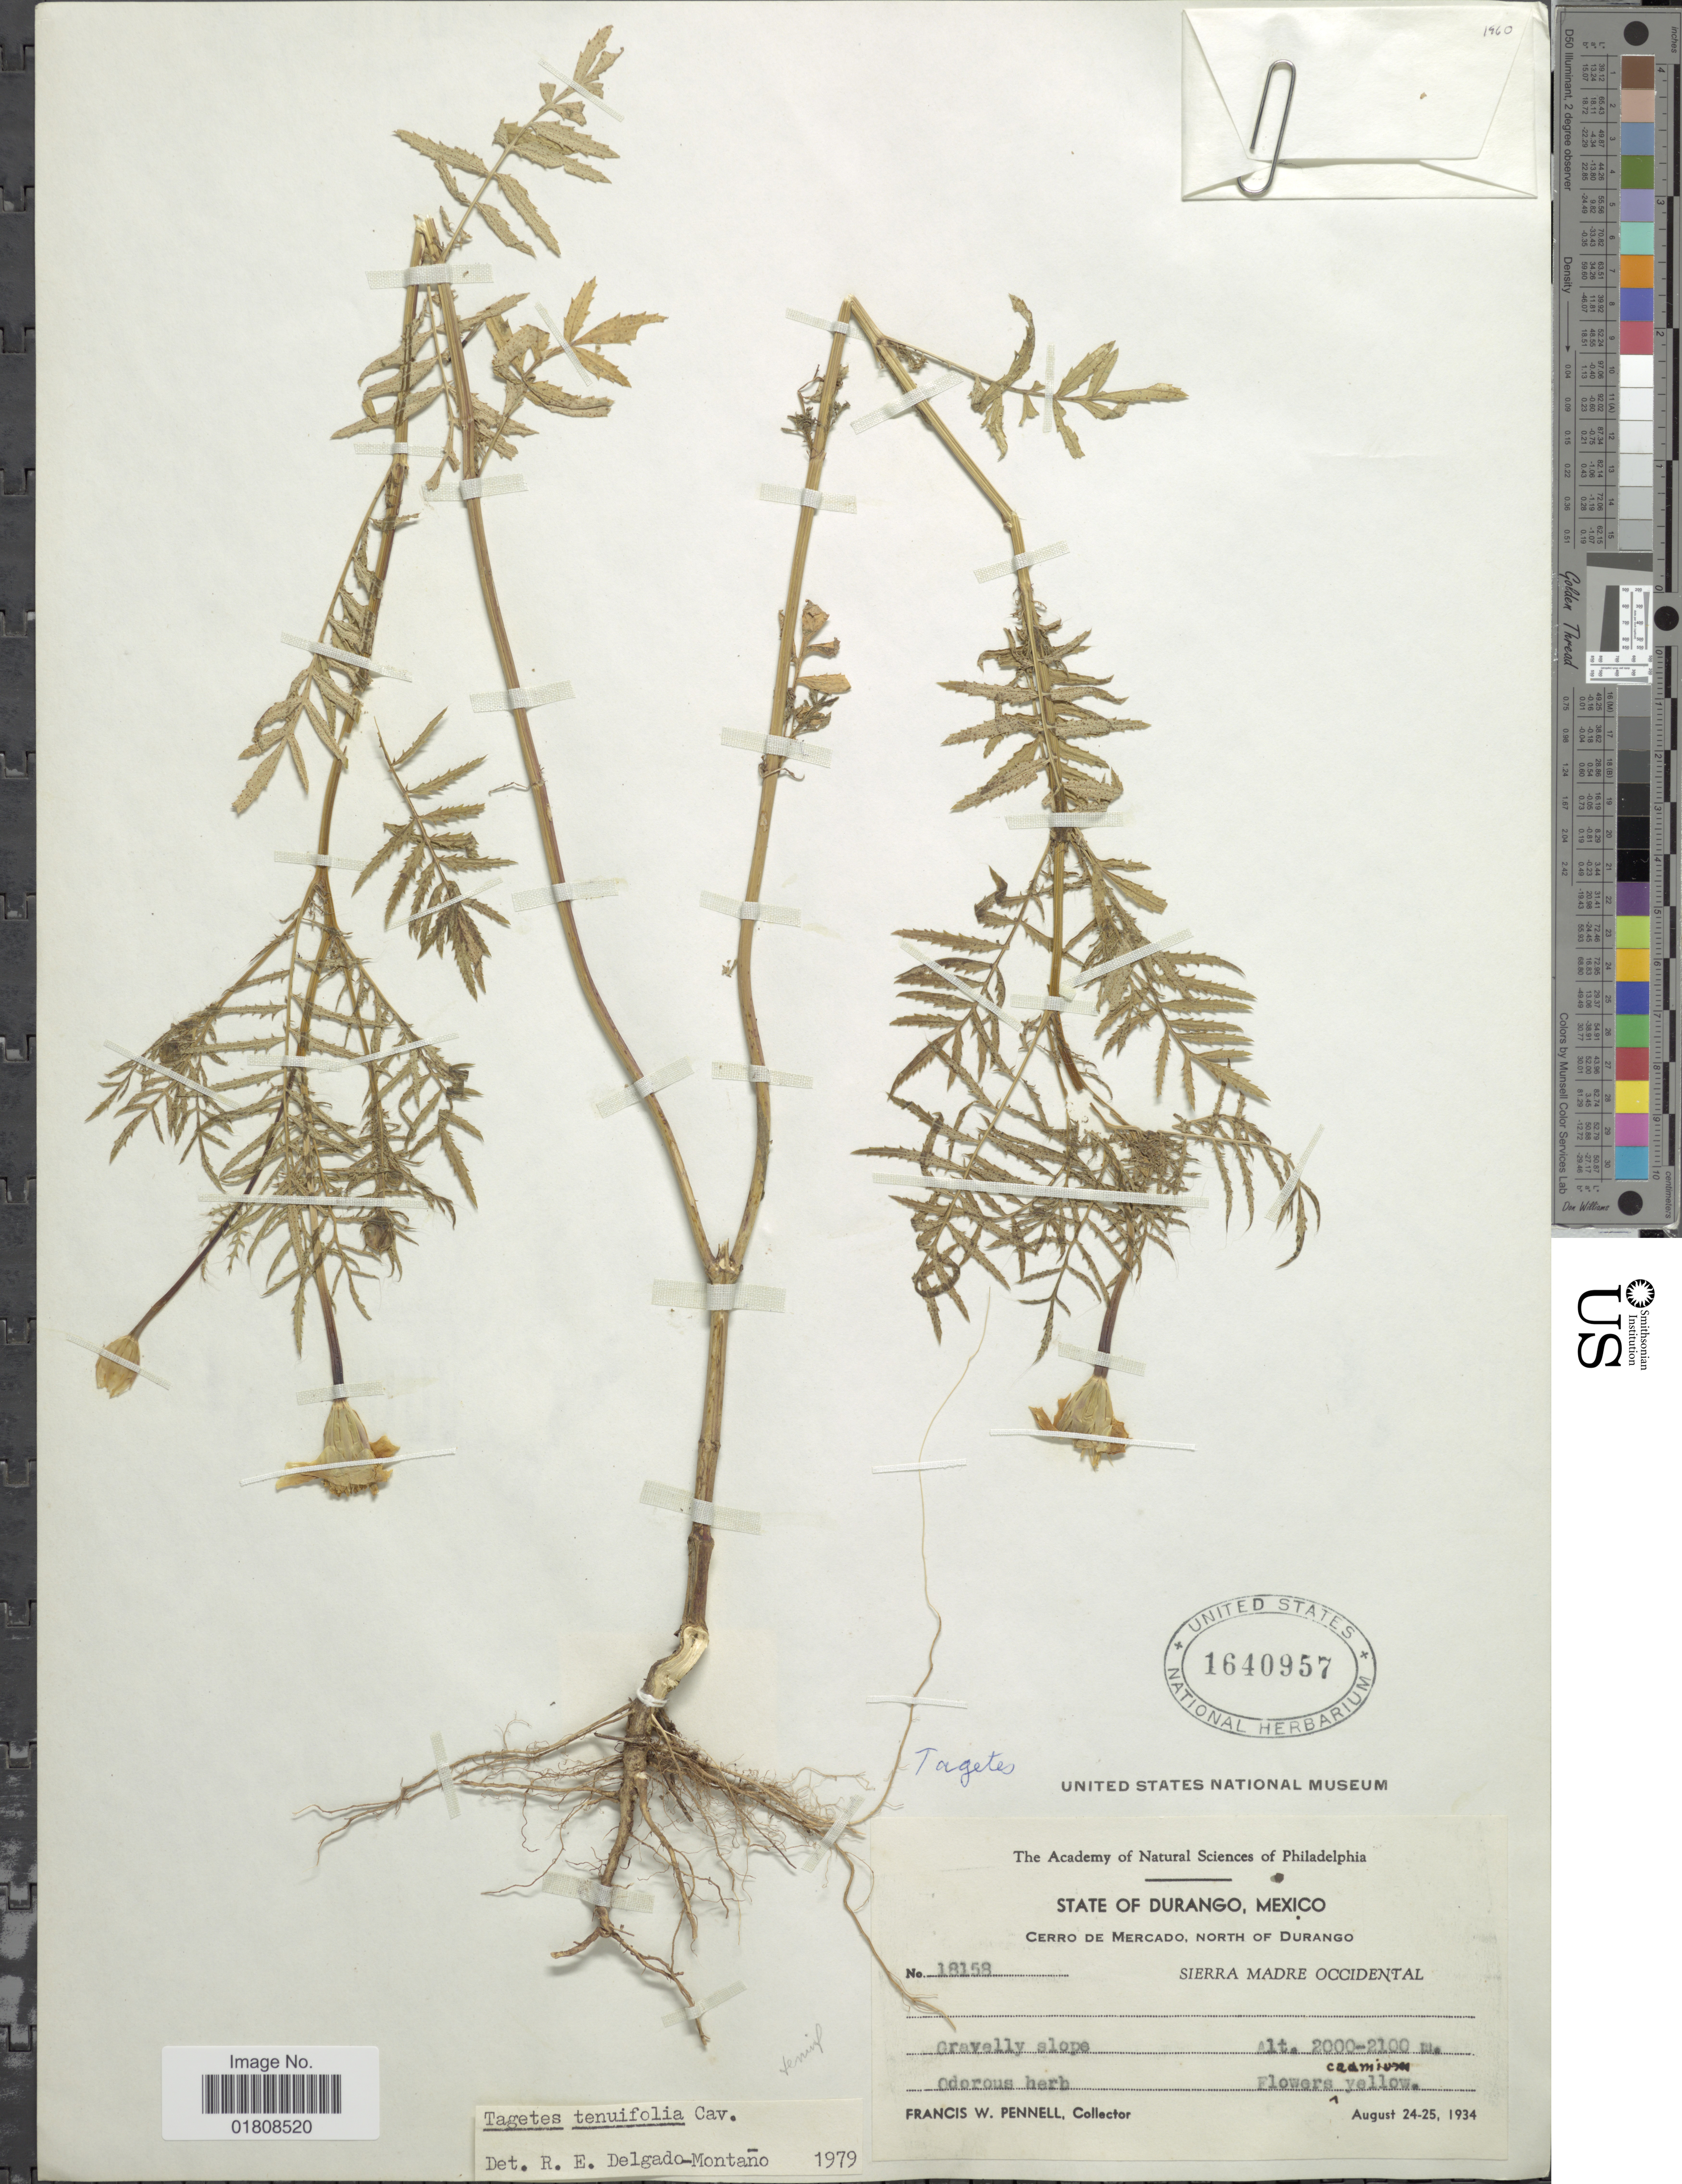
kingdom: Plantae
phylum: Tracheophyta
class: Magnoliopsida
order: Asterales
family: Asteraceae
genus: Tagetes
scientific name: Tagetes tenuifolia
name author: Cav.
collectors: F. W. Pennell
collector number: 18158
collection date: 1934-08-24/1934-08-25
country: Mexico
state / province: Durango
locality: Cerro de Mercado, North of Durango, Sierra Madre Occidental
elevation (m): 2000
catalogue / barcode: US 1640957